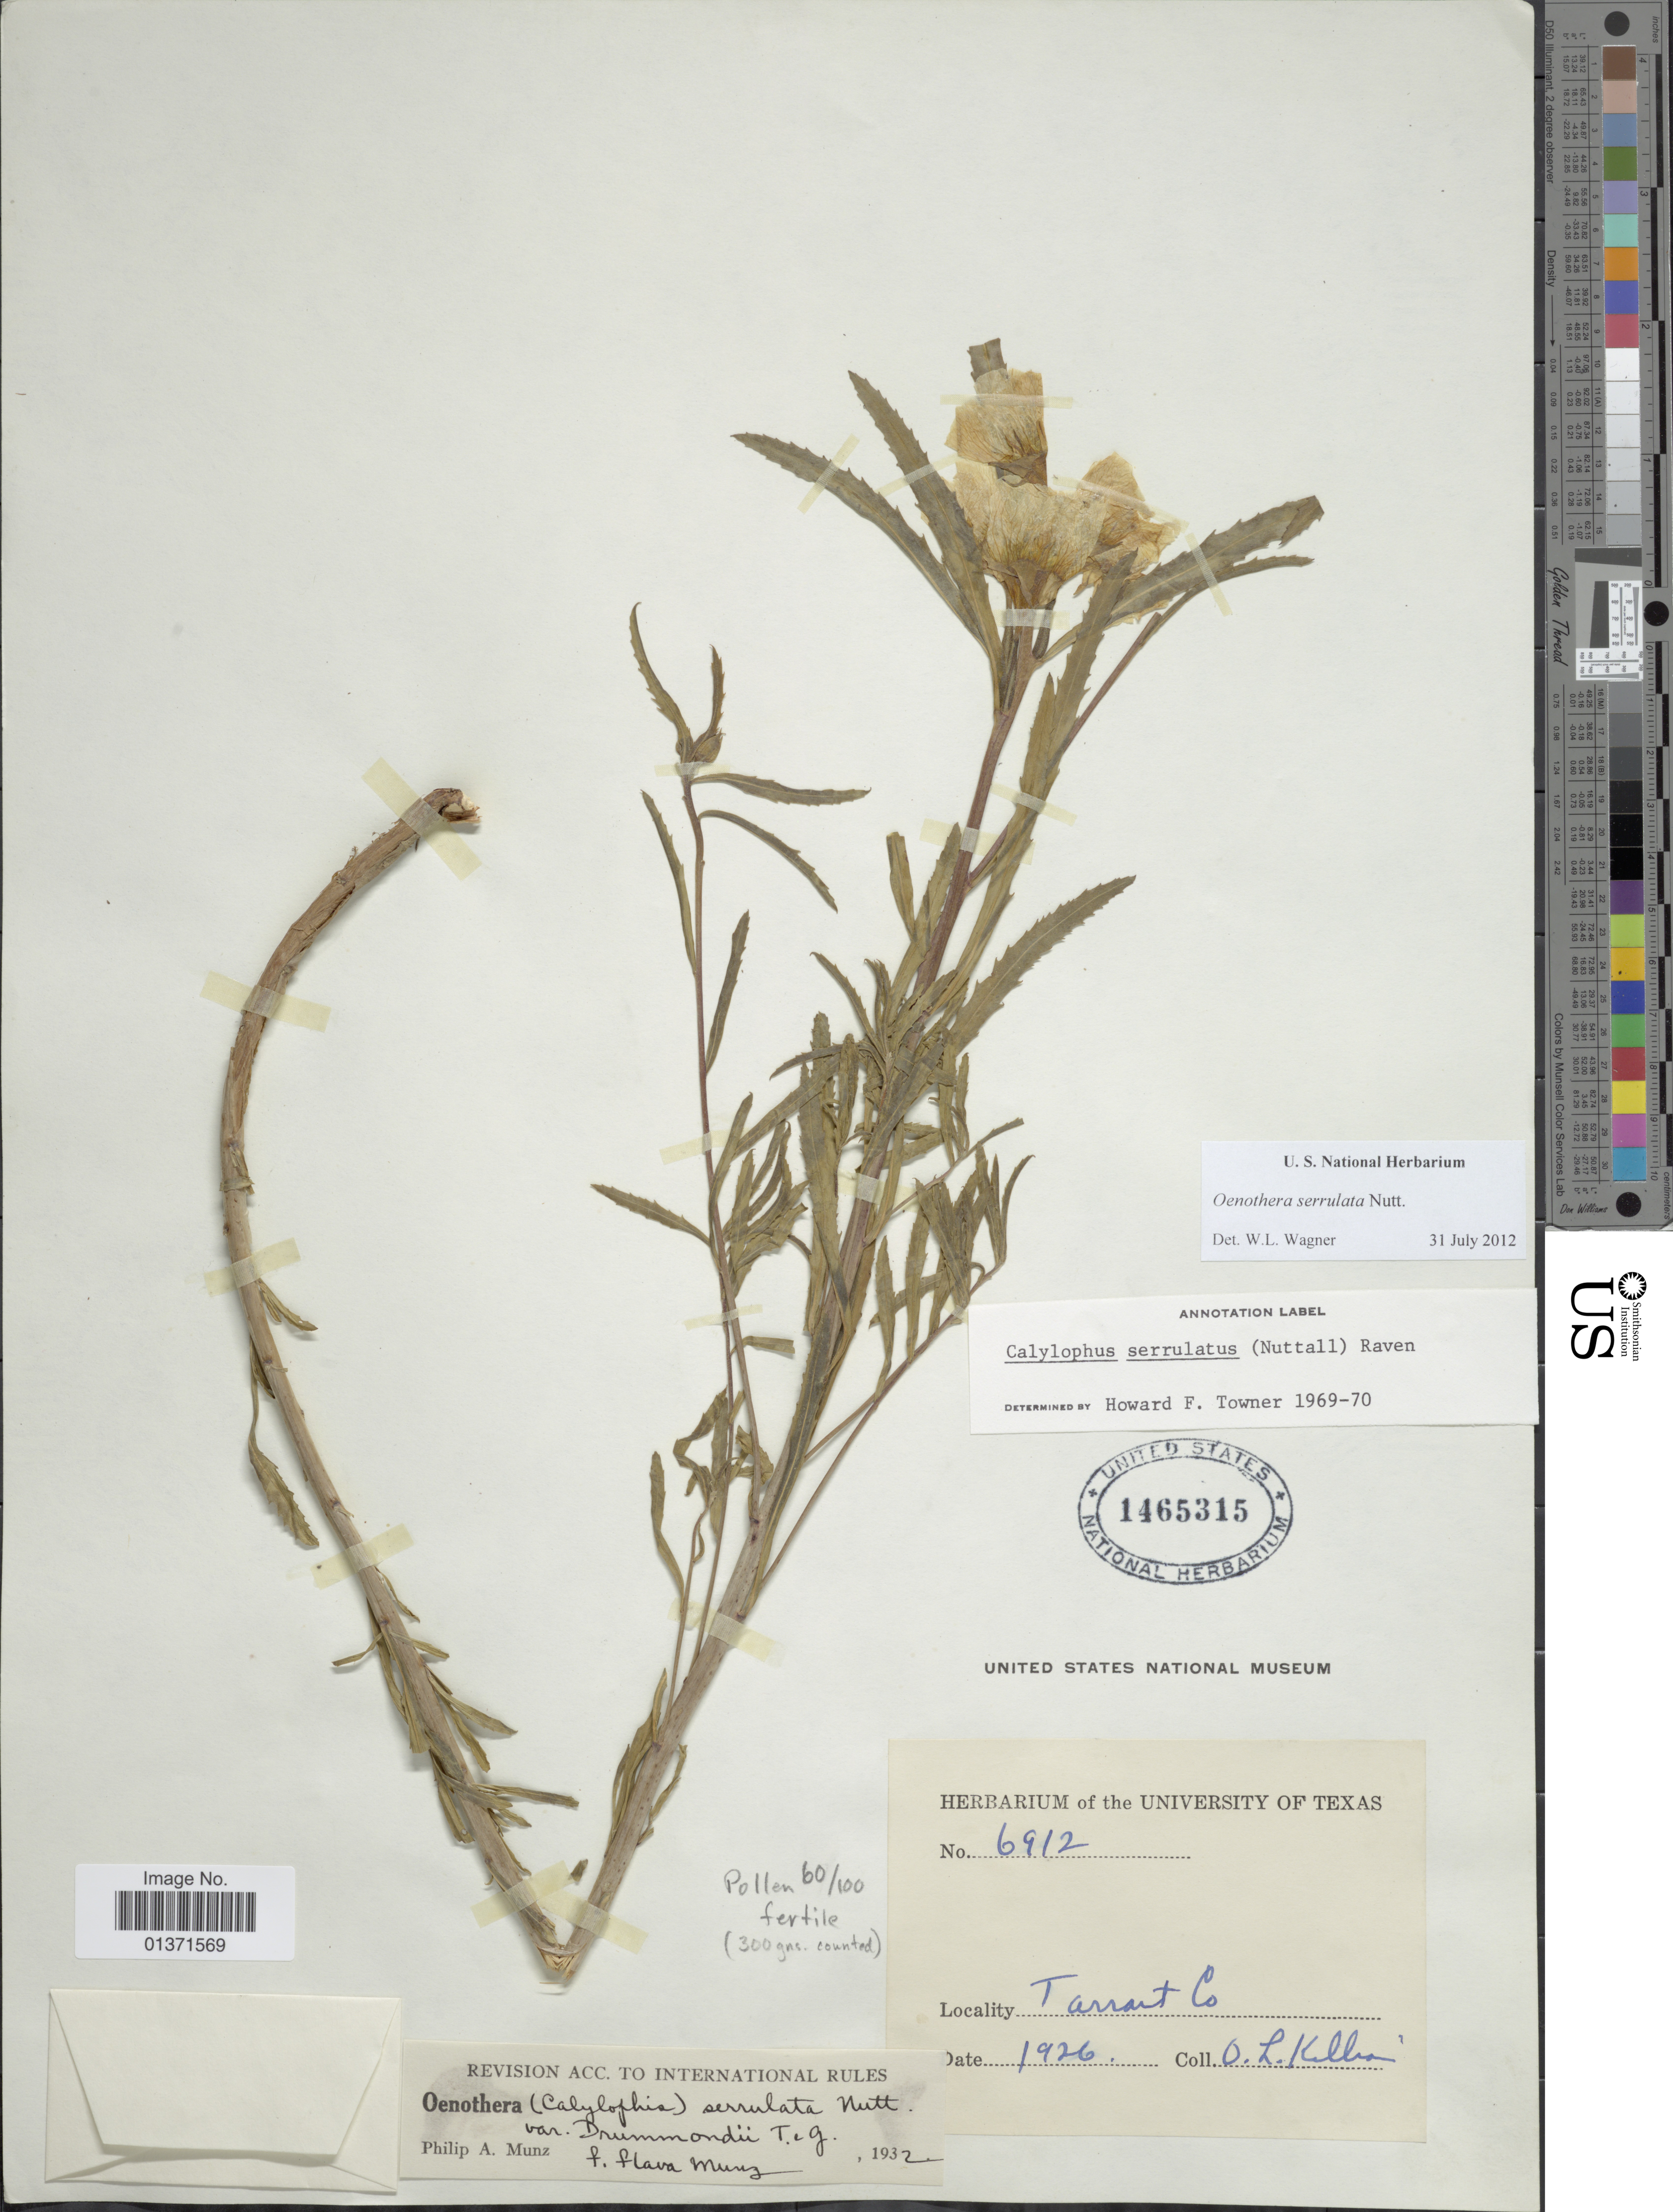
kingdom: Plantae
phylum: Tracheophyta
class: Magnoliopsida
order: Myrtales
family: Onagraceae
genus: Oenothera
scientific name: Oenothera serrulata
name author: Nutt.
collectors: O. Killian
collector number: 6912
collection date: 1926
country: United States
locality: Tarrant Co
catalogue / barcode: US 1465315